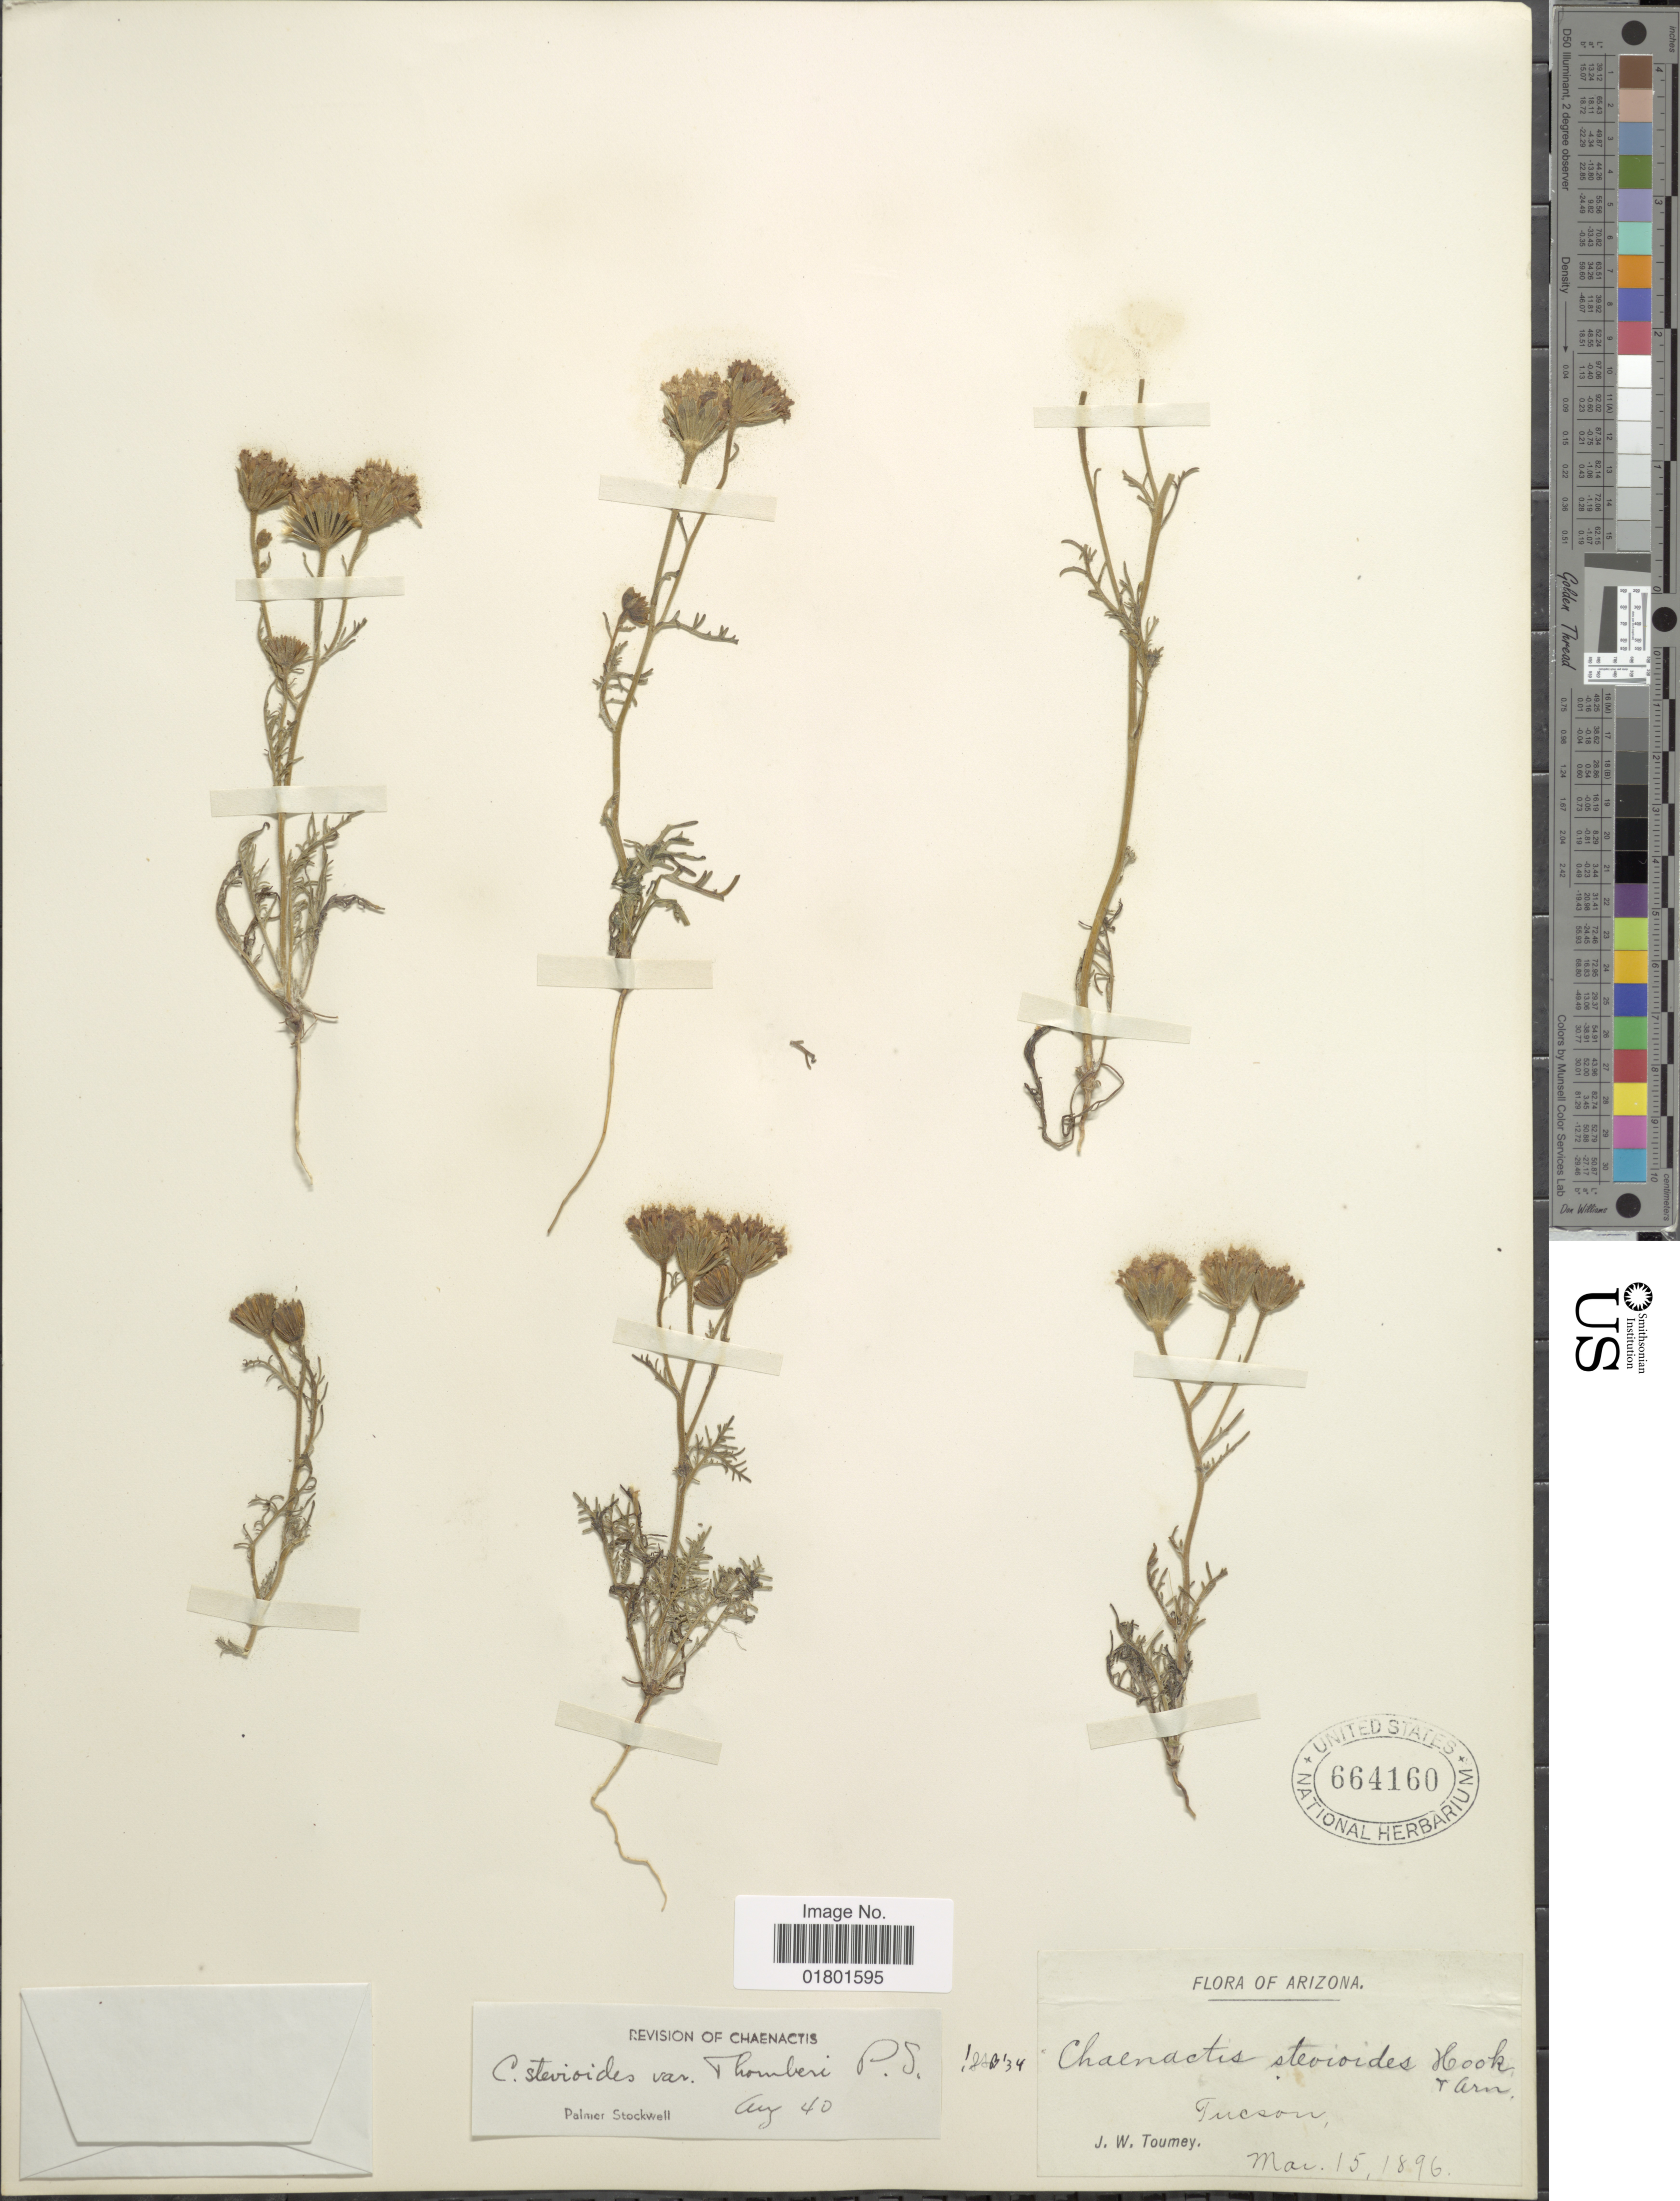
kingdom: Plantae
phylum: Tracheophyta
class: Magnoliopsida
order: Asterales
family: Asteraceae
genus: Chaenactis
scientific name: Chaenactis stevioides var. thornberi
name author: Stockw.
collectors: J. W. Toumey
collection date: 1896-03-15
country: United States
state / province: Arizona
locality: Tucson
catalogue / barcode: US 664160